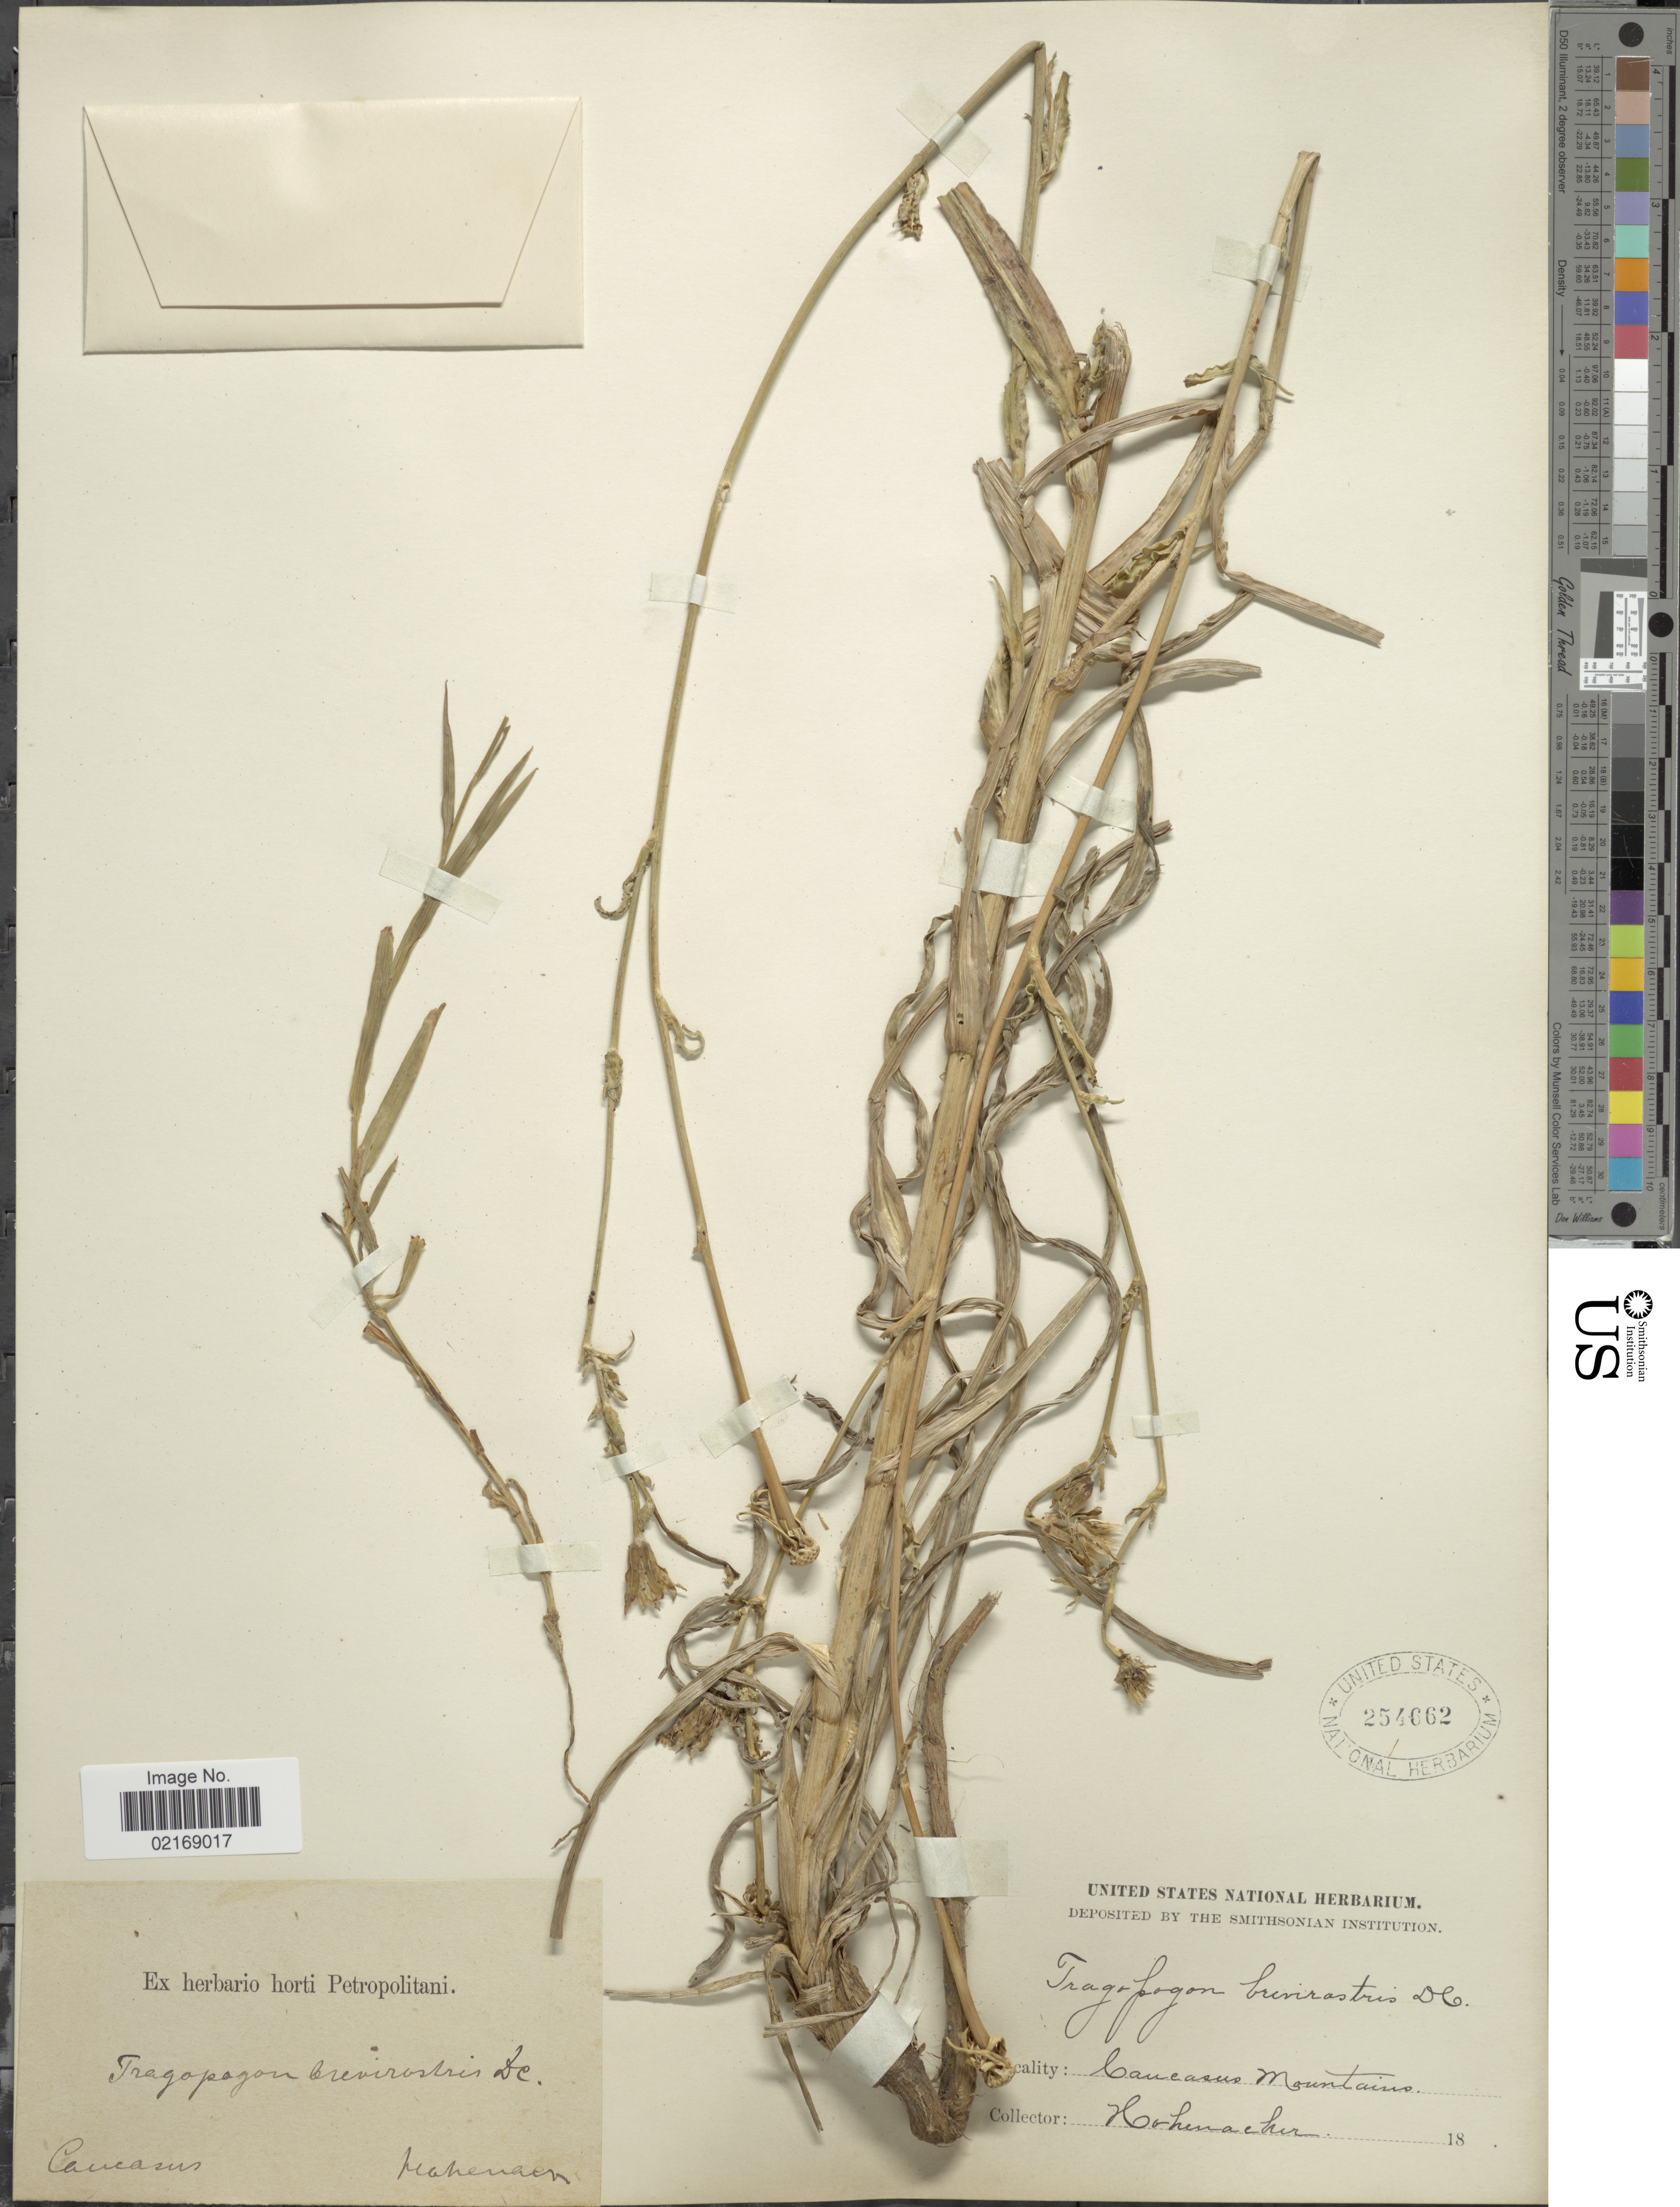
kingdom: Plantae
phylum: Tracheophyta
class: Magnoliopsida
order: Asterales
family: Asteraceae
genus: Tragopogon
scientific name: Tragopogon brevirostris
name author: DC.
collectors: Hohenacker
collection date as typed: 18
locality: Cuacasus Mountains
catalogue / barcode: US 254662